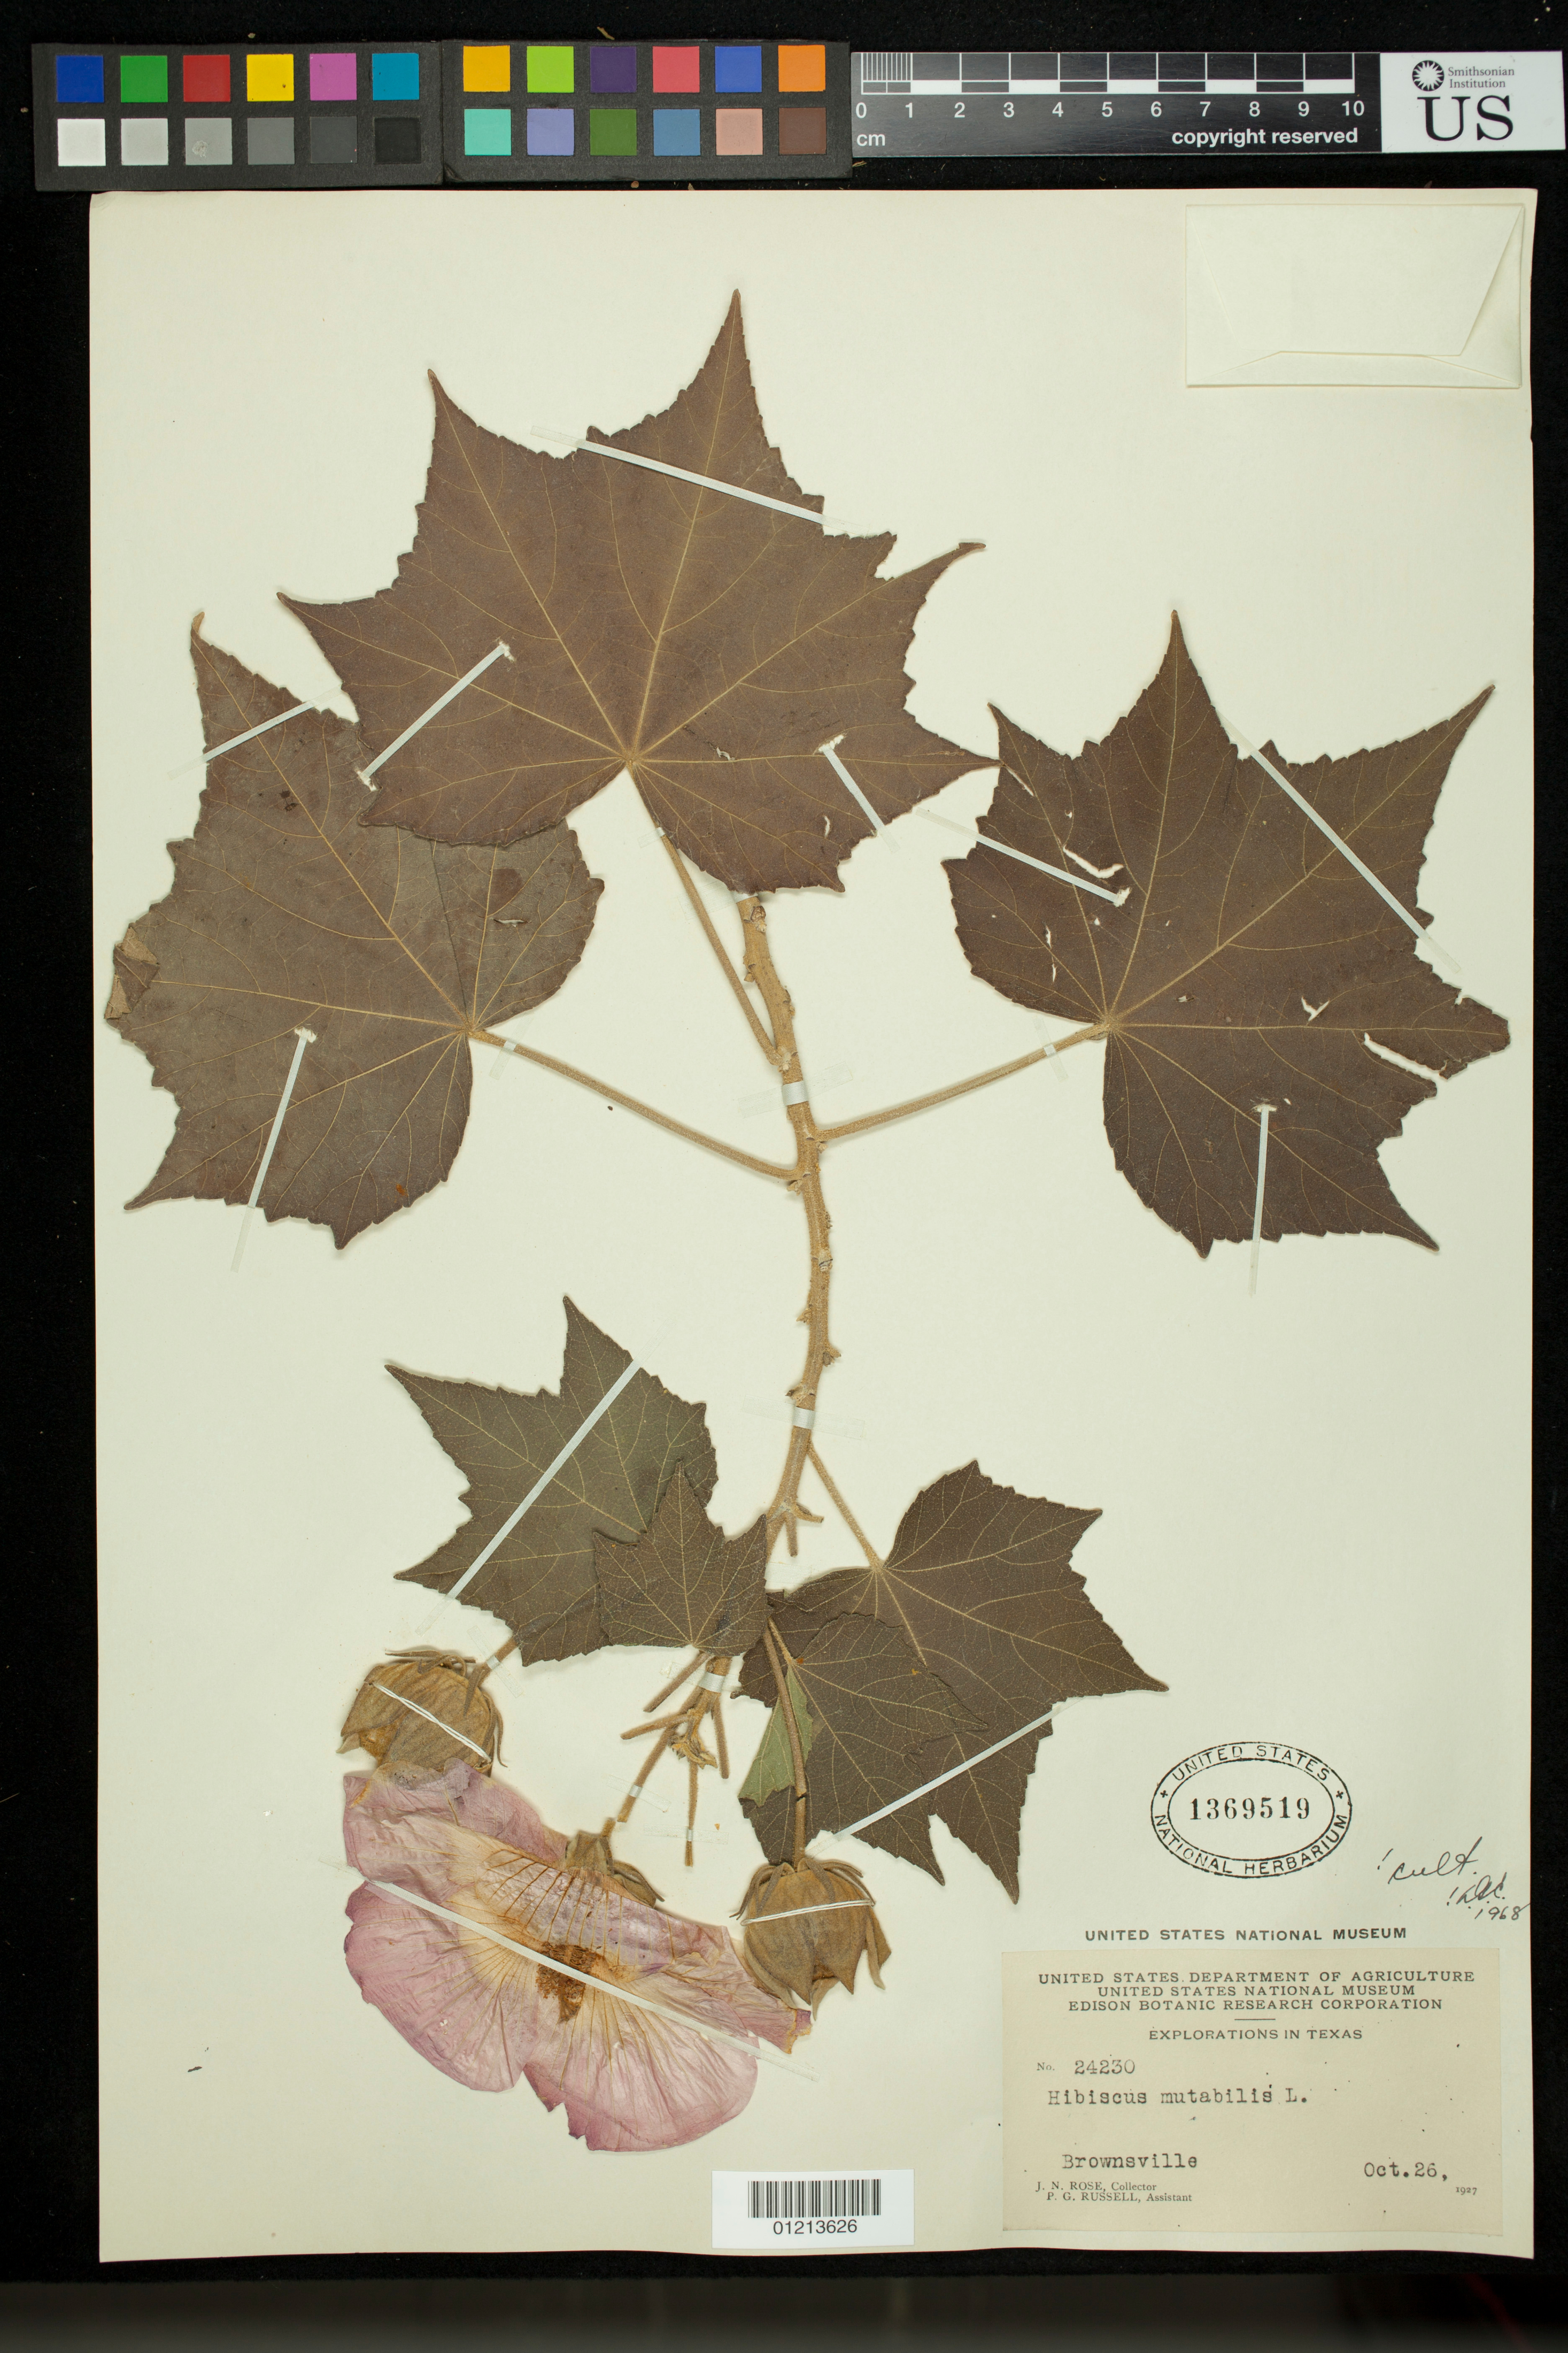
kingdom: Plantae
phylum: Tracheophyta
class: Magnoliopsida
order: Malvales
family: Malvaceae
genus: Hibiscus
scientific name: Hibiscus mutabilis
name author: L.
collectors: J. N. Rose & P. G. Russell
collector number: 24230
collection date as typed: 26 Oct 1927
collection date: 1927-10-26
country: United States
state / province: Texas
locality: Brownsville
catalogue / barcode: US 1369519